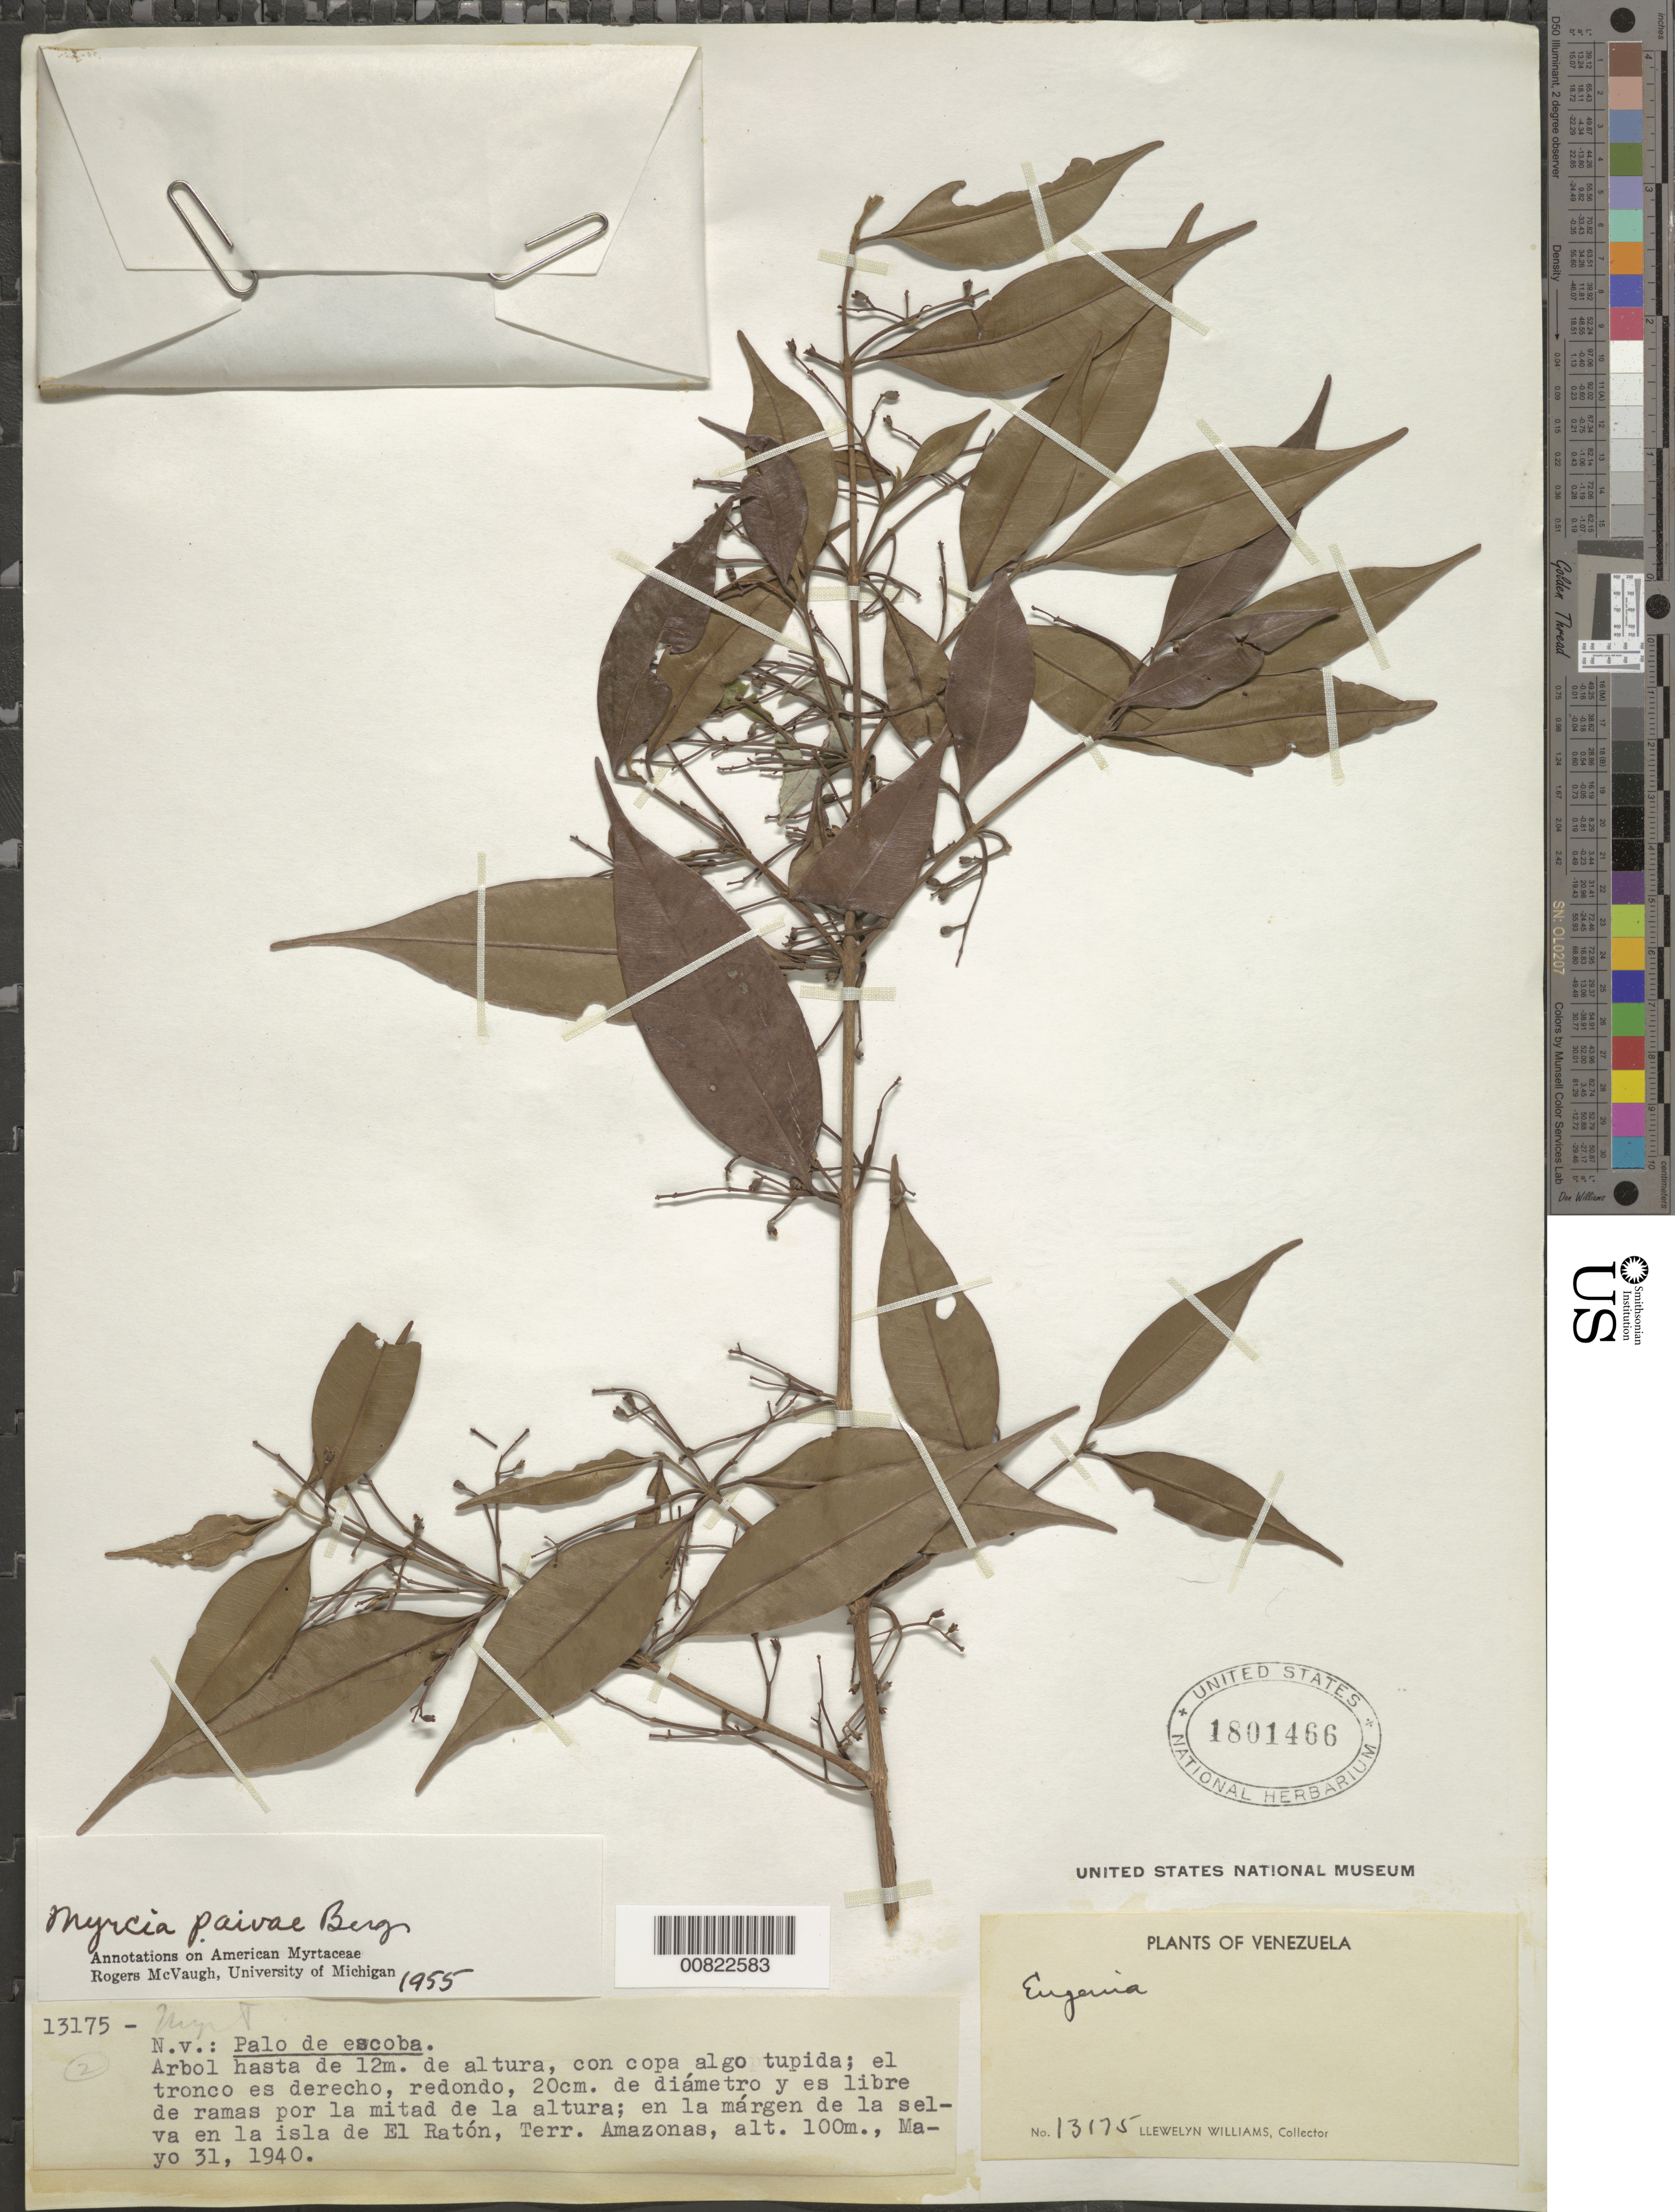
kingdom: Plantae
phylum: Tracheophyta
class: Magnoliopsida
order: Myrtales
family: Myrtaceae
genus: Myrcia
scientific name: Myrcia paivae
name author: O. Berg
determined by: McVaugh, R.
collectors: Ll. Williams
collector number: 13175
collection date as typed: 31-May-40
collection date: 1940-05-31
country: Venezuela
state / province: Amazonas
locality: Isla de El Ratón, Alto Orinoco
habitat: Margen de la selva en la isla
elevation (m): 100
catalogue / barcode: US 1801466